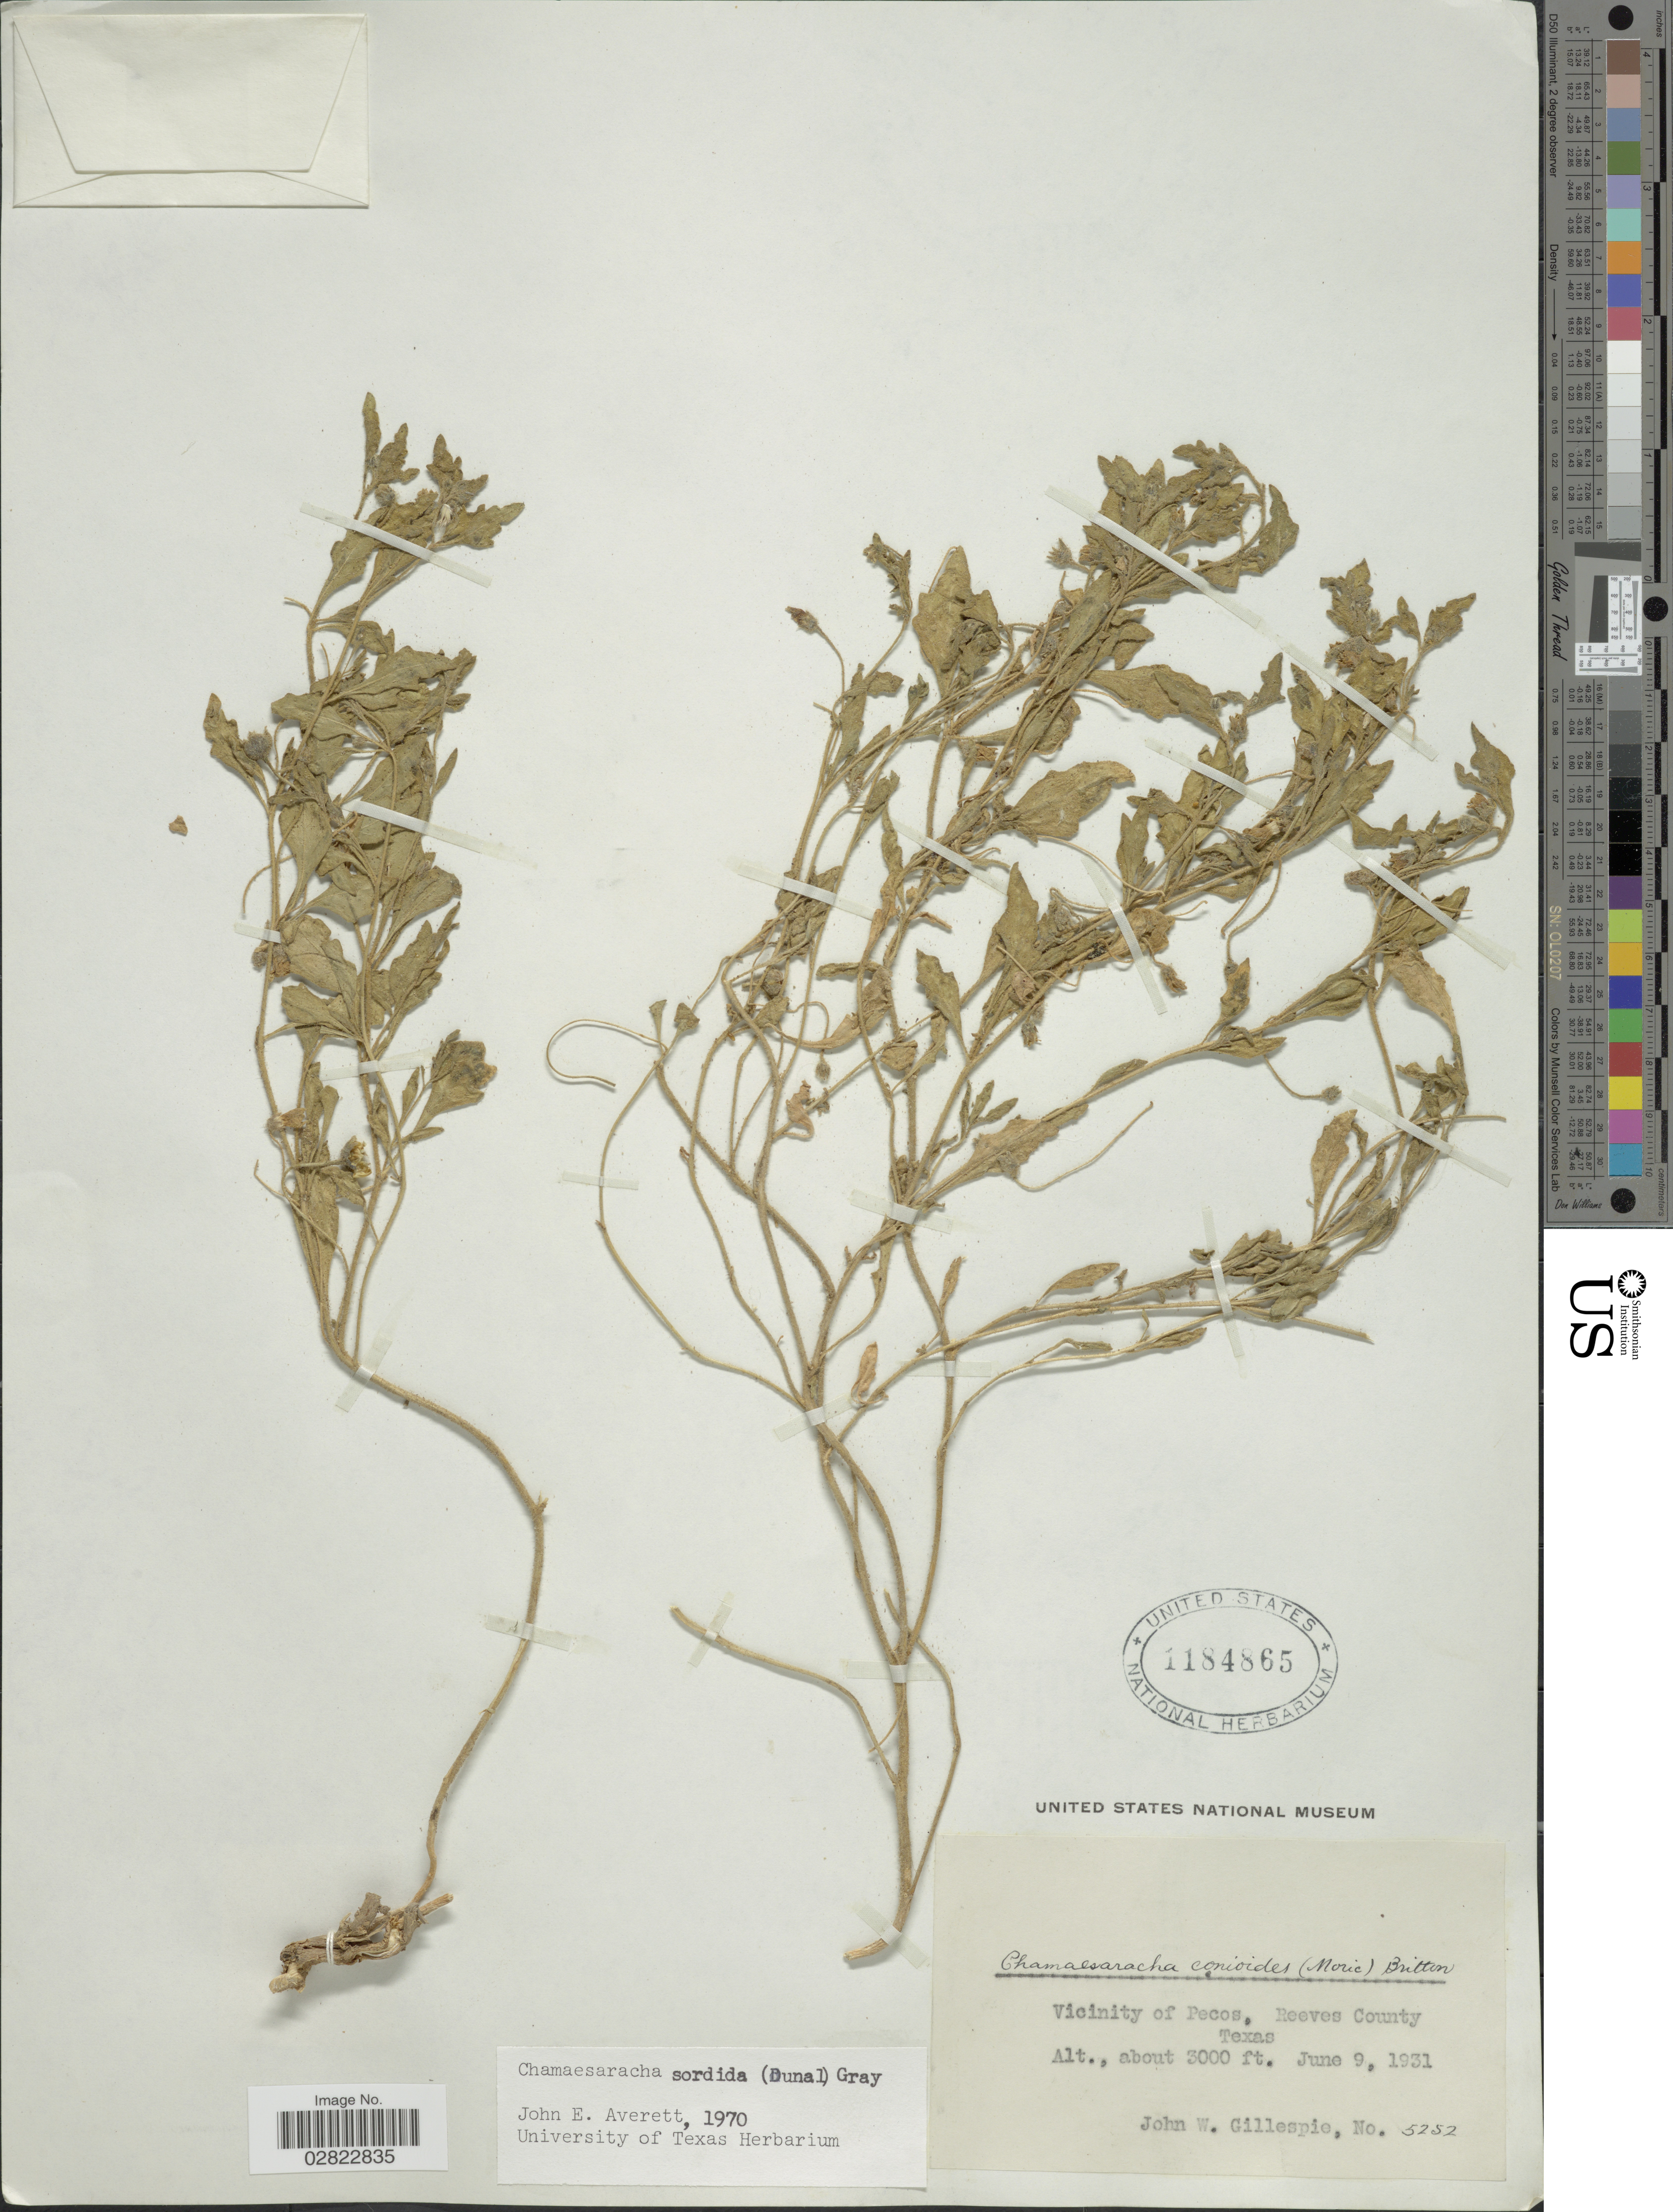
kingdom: Plantae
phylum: Tracheophyta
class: Magnoliopsida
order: Solanales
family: Solanaceae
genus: Chamaesaracha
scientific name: Chamaesaracha sordida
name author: (Dunal) S.F. Gray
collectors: J. W. Gillespie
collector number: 5252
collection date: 1931-06-09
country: United States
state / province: Texas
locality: Vicinity of Pecos, Reeves County.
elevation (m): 914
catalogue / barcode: US 1184865